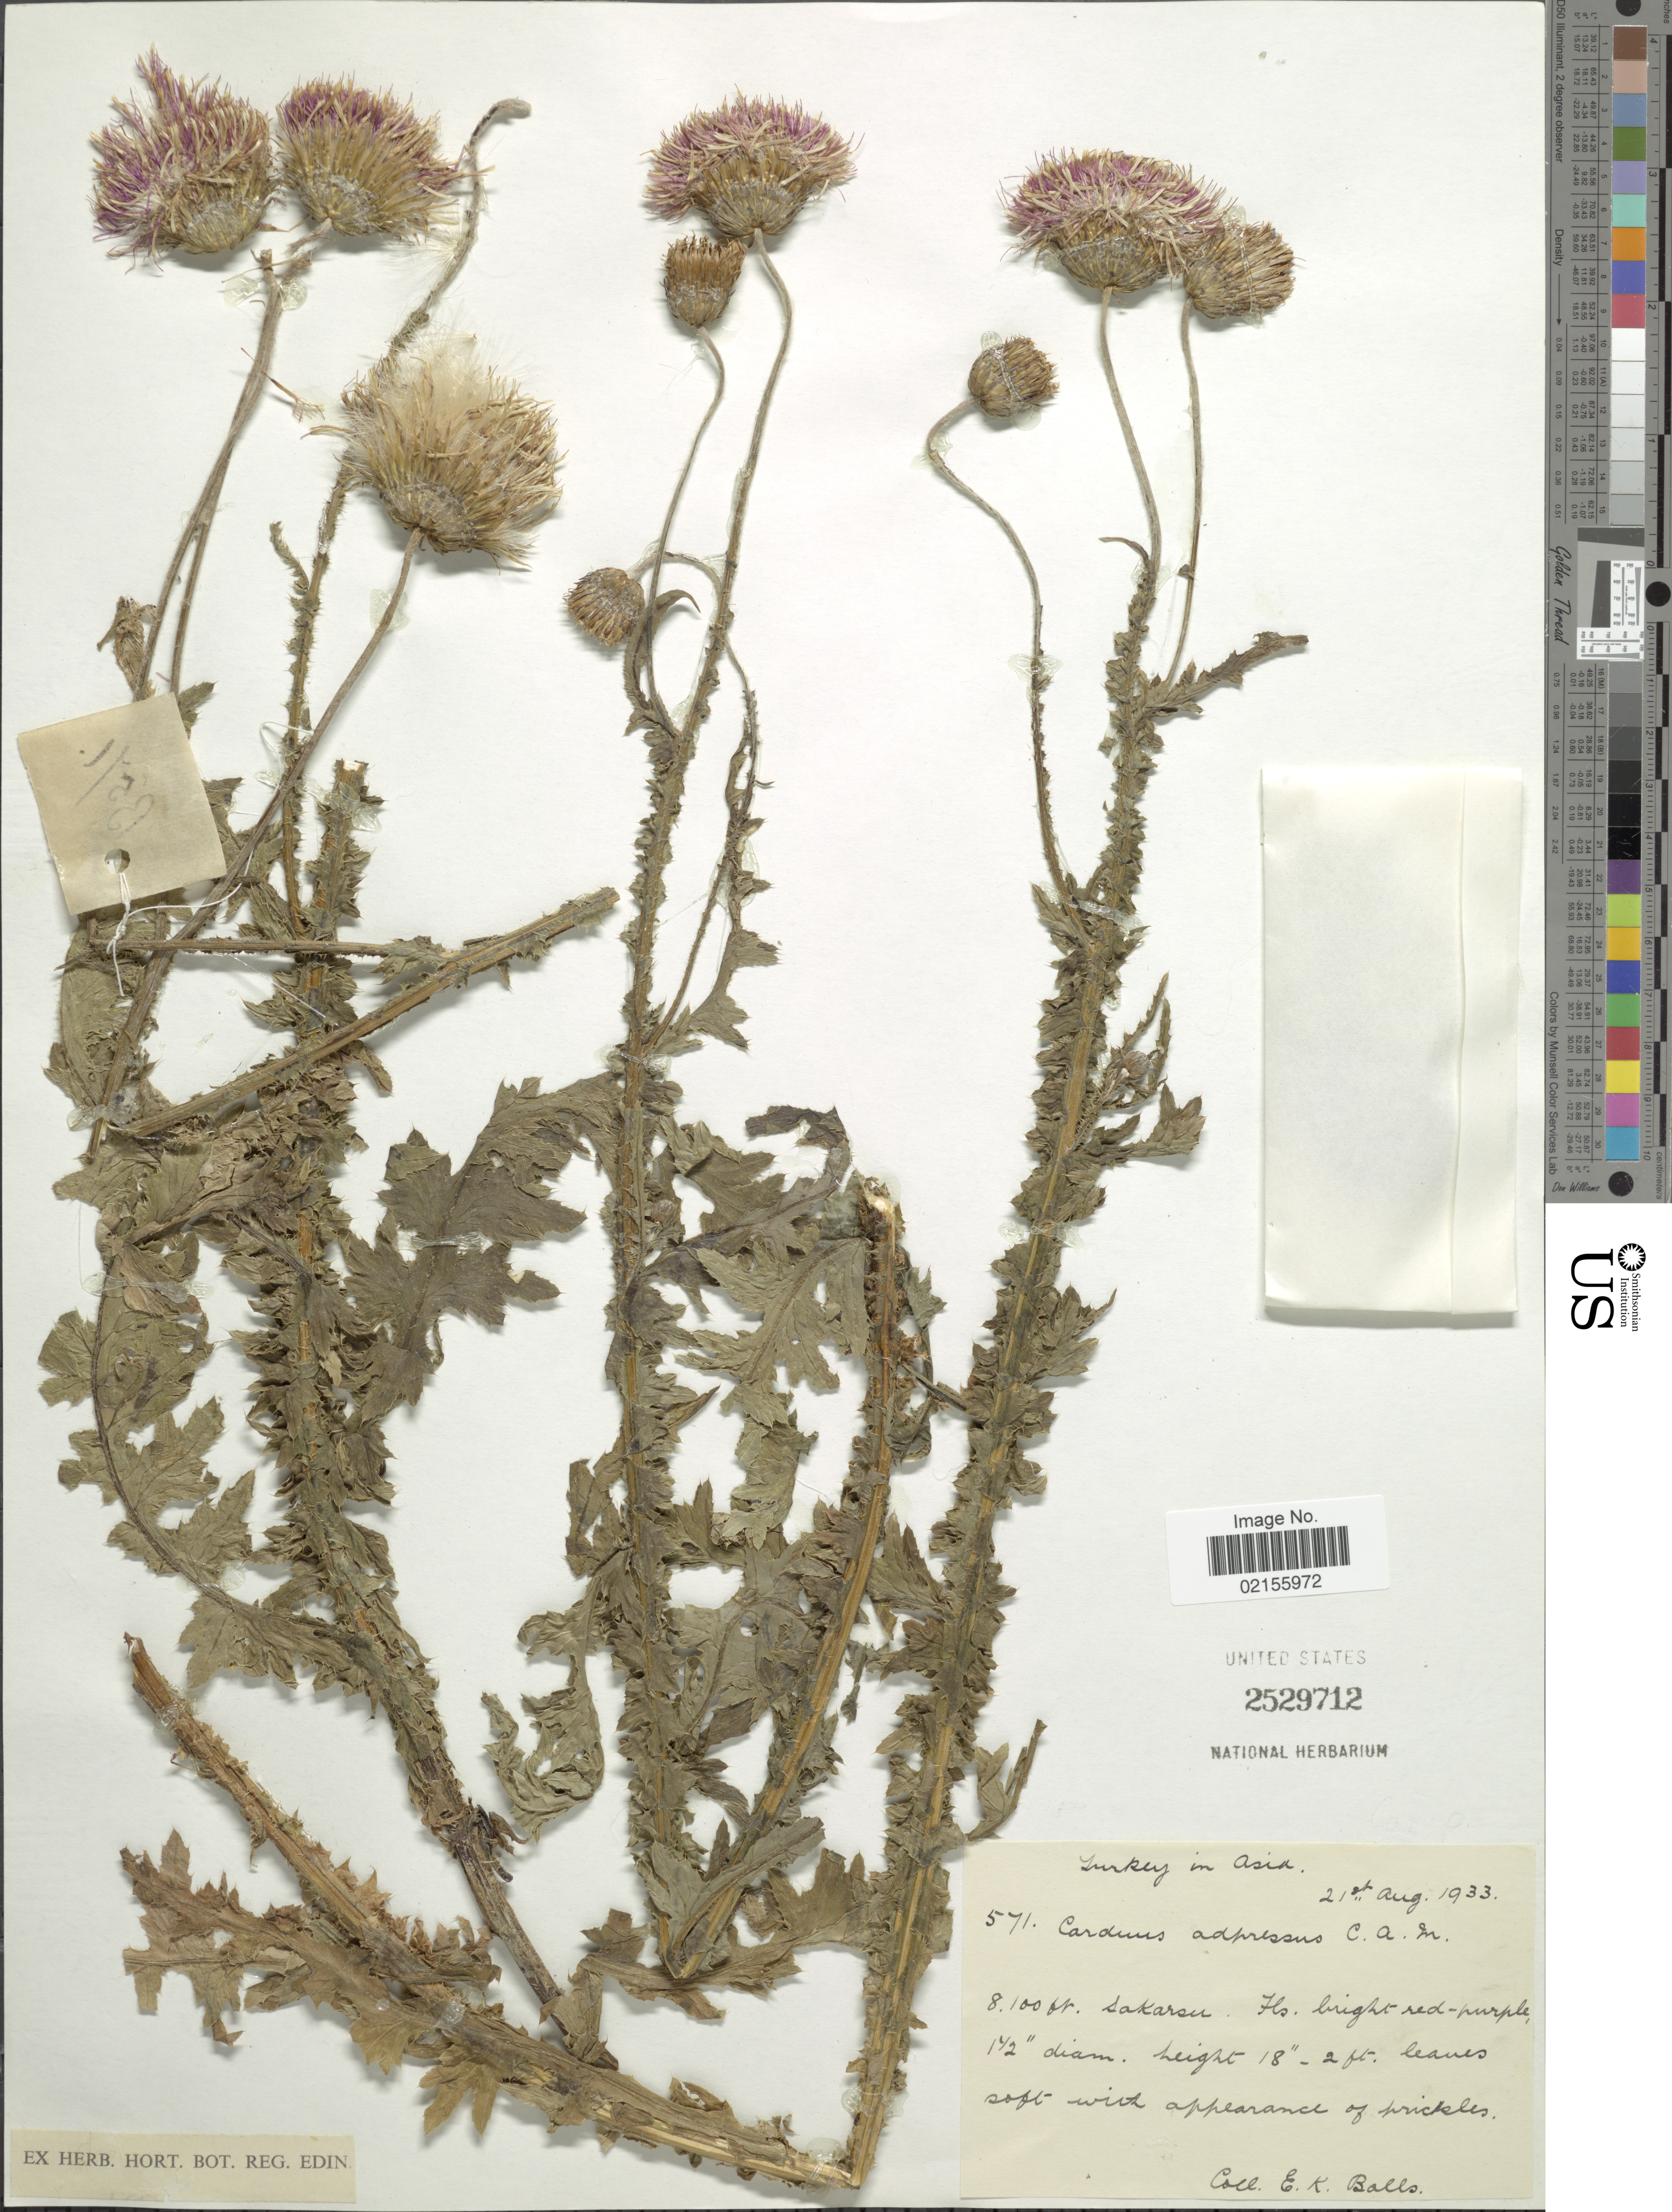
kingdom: Plantae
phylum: Tracheophyta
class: Magnoliopsida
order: Asterales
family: Asteraceae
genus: Carduus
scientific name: Carduus adpressus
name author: C.A. Mey.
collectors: E. K. Balls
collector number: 571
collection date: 1933-08-21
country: Turkey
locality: Turkey in Asia, Sakarsu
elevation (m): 2469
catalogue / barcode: US 2529712